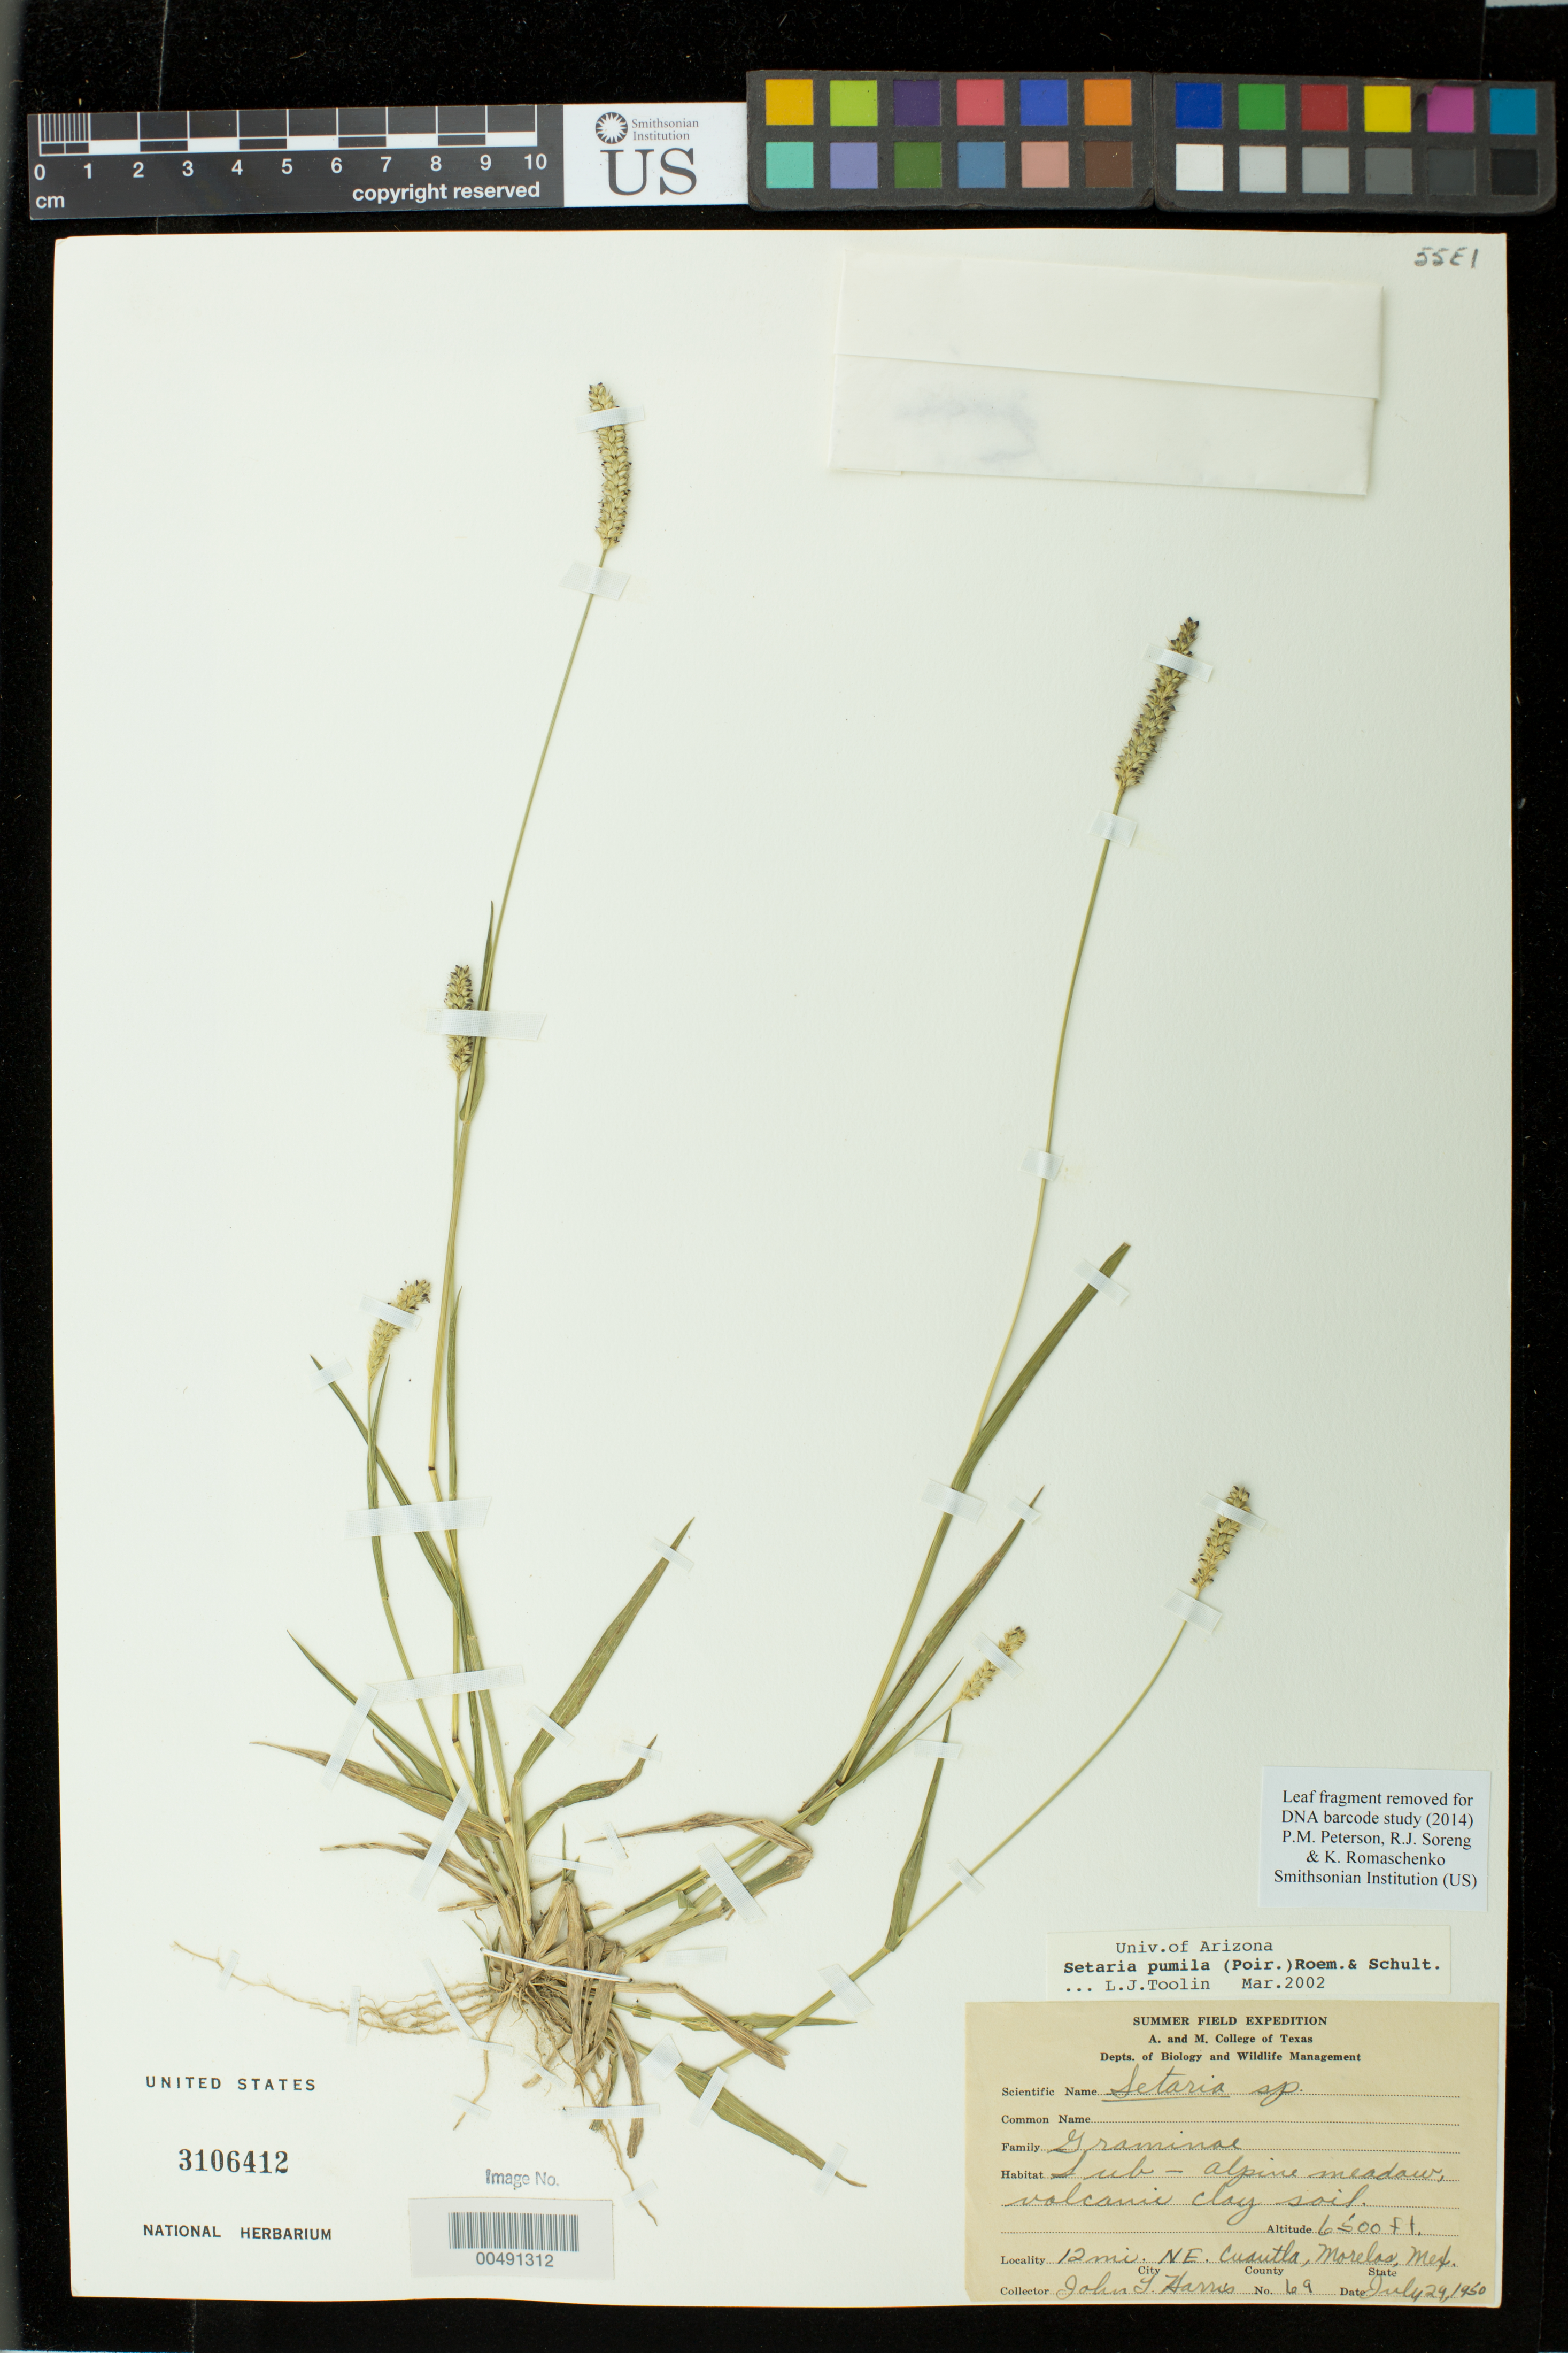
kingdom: Plantae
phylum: Tracheophyta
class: Liliopsida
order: Poales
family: Poaceae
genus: Setaria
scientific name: Setaria pumila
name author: (Poir.) Roem. & Schult.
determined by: Toolin, L. J.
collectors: J. T. Harris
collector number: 69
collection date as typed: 24 Jul 1950 or 29 Jul 1950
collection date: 1950-07-24 or 1950-07-29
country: Mexico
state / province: Morelos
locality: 12 mi NE of Cuautla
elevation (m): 1981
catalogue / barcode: US 3106412